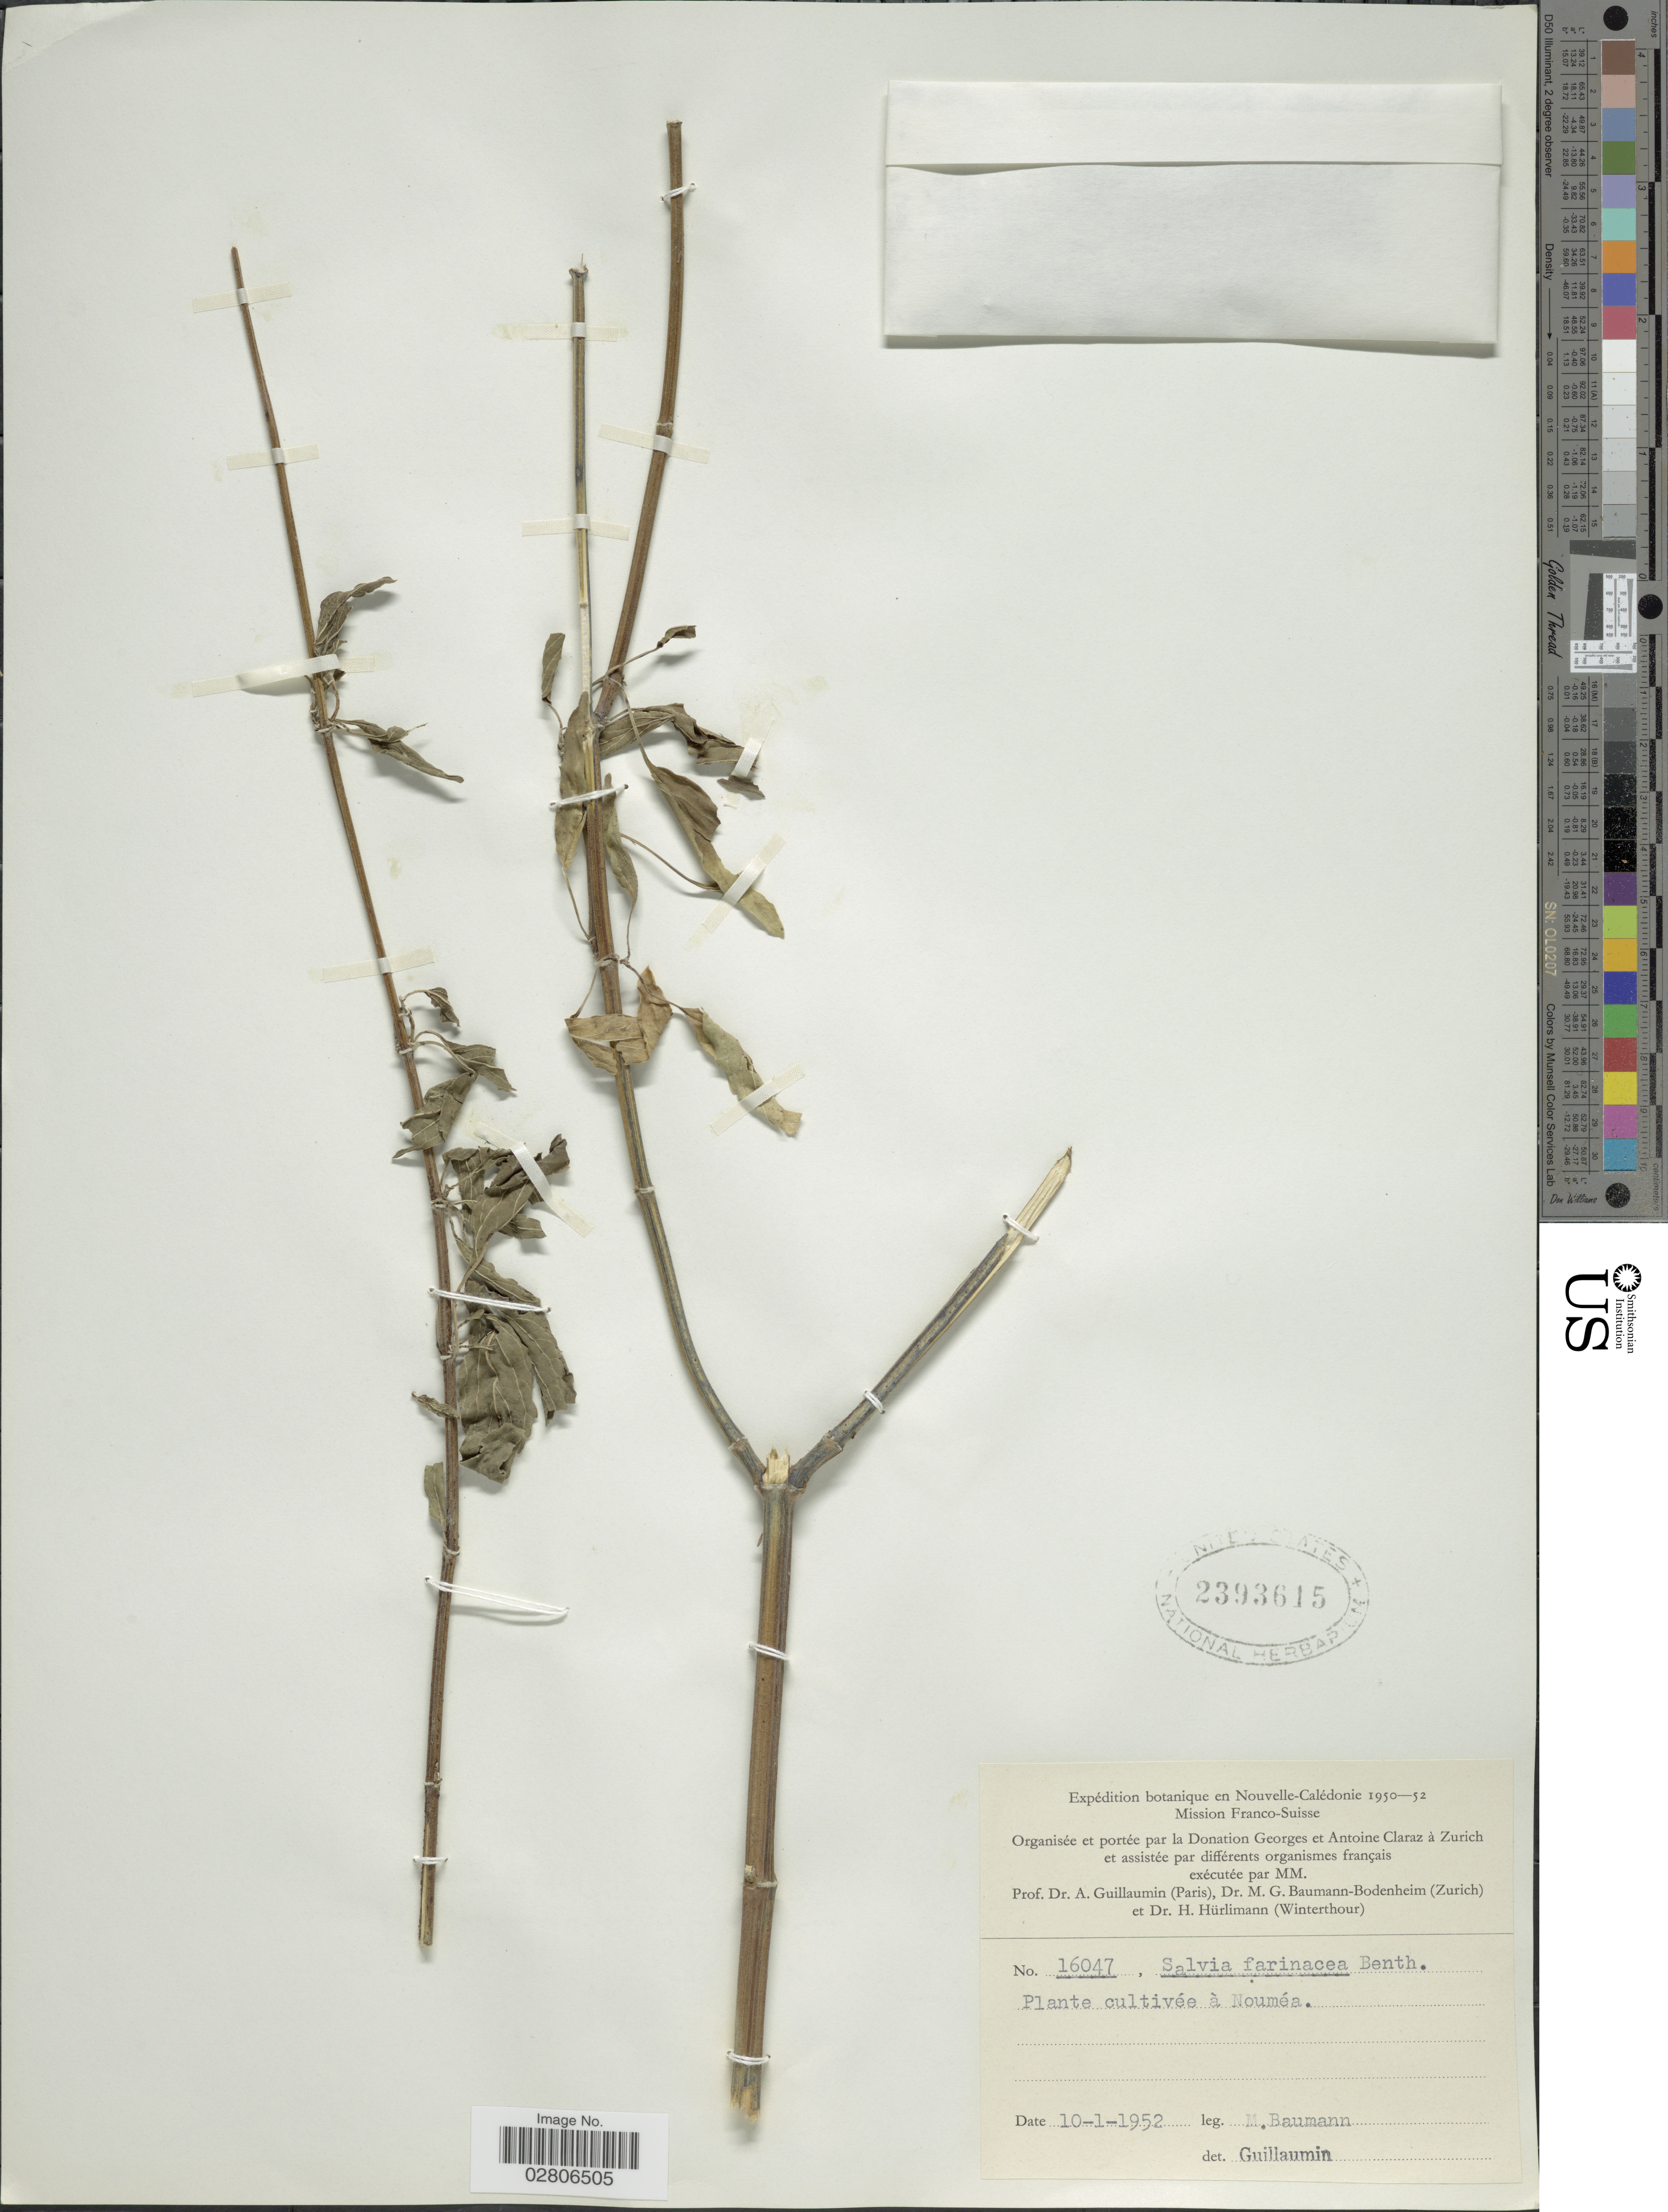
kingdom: Plantae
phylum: Tracheophyta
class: Magnoliopsida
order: Lamiales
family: Lamiaceae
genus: Salvia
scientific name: Salvia farinacea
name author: Benth.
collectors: M. G. Baumann-Bodenheim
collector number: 16047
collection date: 1952-01-10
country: New Caledonia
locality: Nouméa.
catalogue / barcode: US 2393615